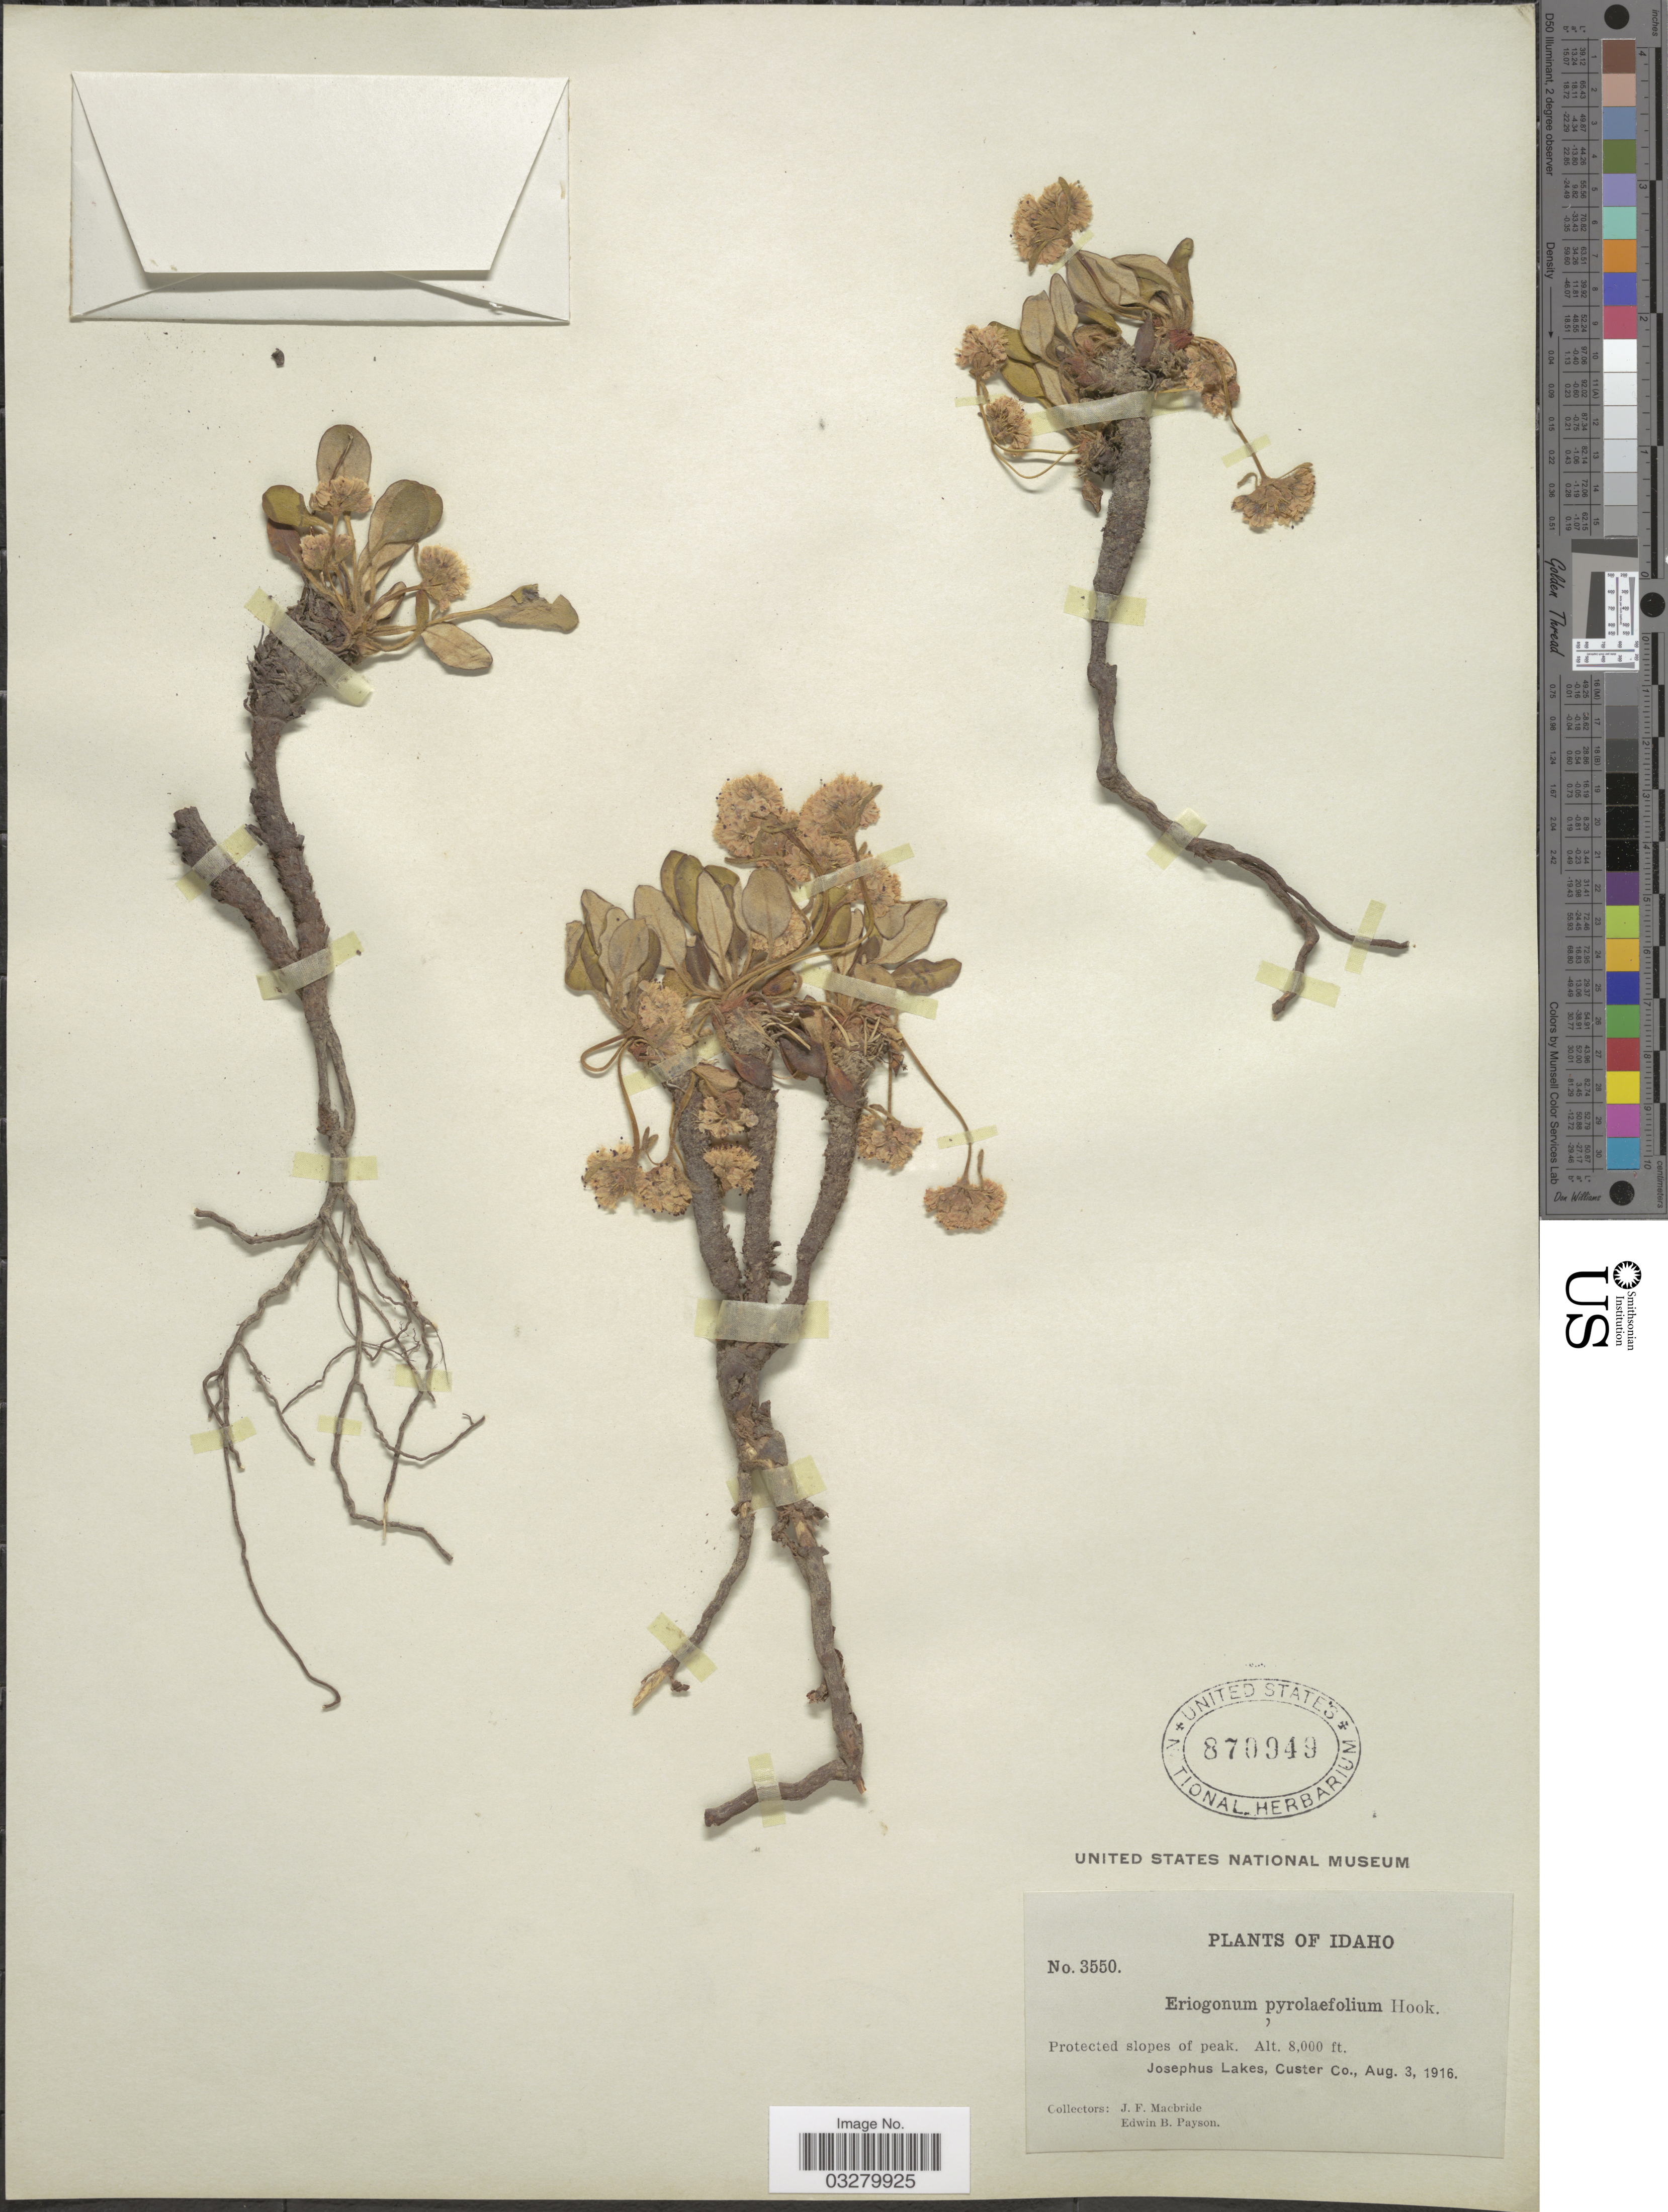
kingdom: Plantae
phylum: Tracheophyta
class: Magnoliopsida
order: Caryophyllales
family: Polygonaceae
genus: Eriogonum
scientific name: Eriogonum pyrolifolium var. coryphaeum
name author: Torr. & A. Gray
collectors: J. F. Macbride & E. B. Payson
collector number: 3550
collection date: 1916-08-03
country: United States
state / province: Idaho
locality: Protected slopes of peak. Josephus Lakes, Custer Co.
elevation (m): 2438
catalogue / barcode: US 870949